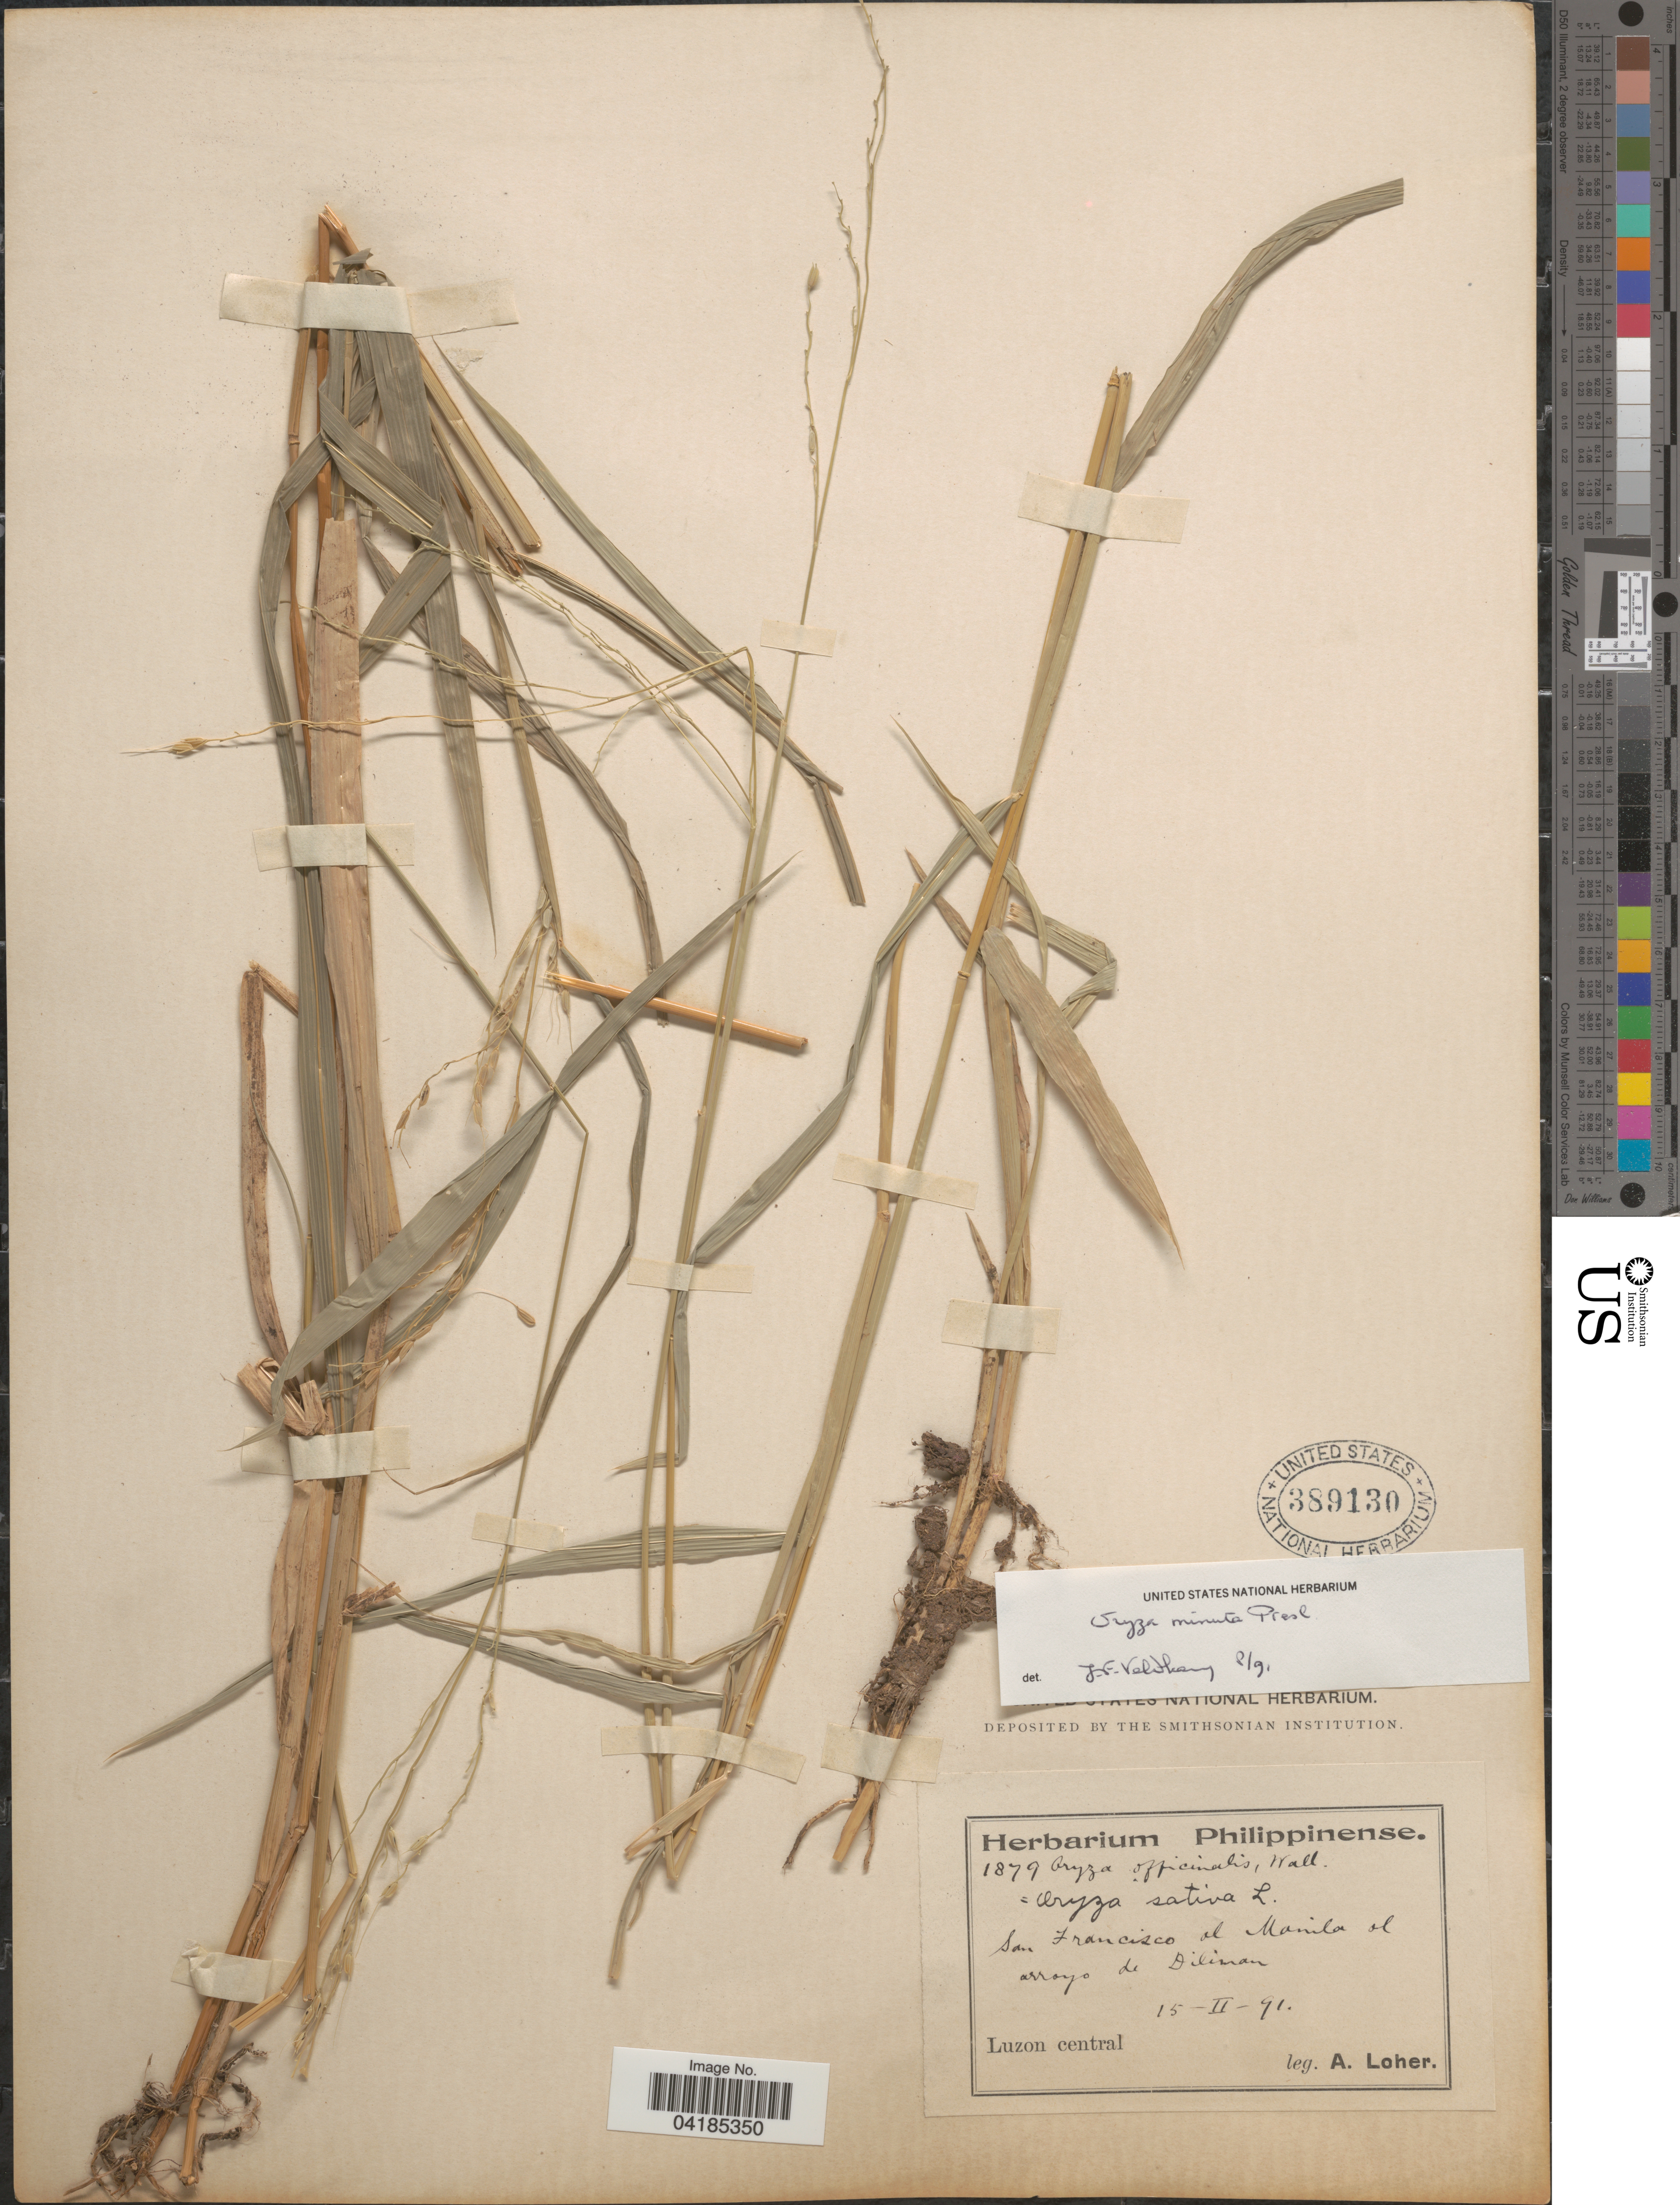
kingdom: Plantae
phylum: Tracheophyta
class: Liliopsida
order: Poales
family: Poaceae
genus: Oryza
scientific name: Oryza latifolia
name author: Desv.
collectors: A. Loher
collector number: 1879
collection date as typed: Transcribed d/m/y: 15/2/91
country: Philippines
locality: San Francisco al Manila al arroyo de Diliman. Luzon central.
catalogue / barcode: US 389130